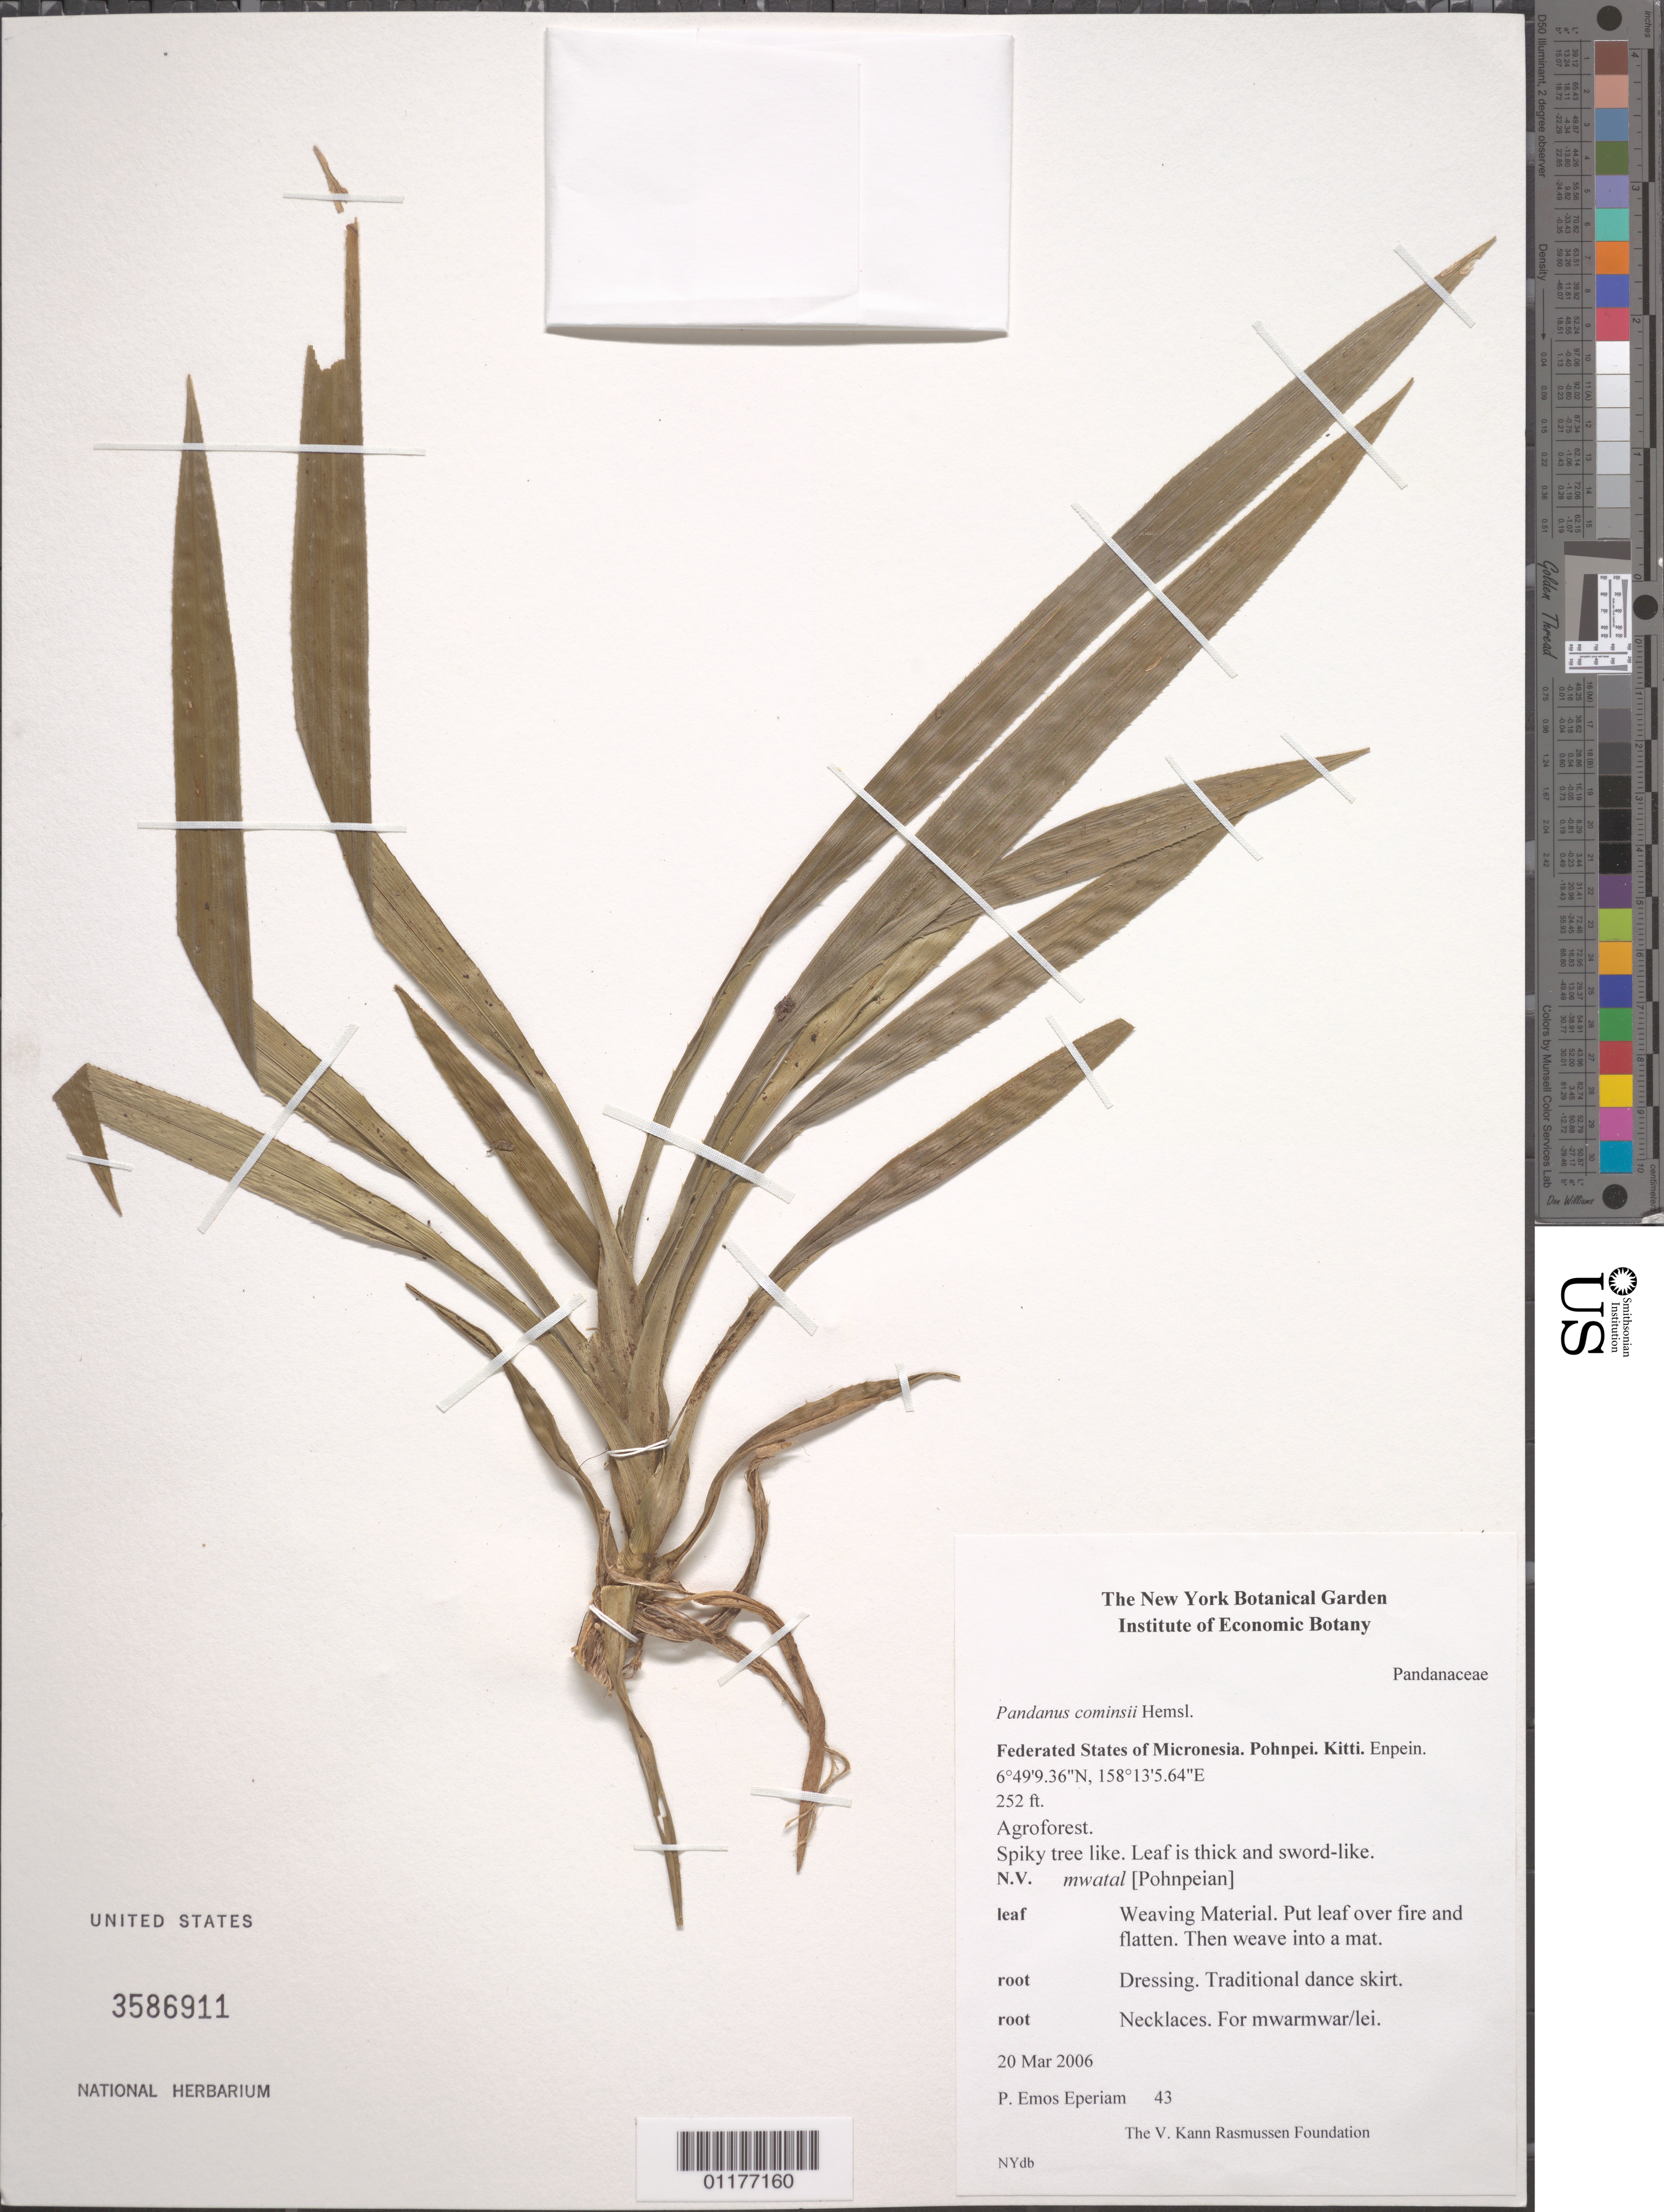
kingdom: Plantae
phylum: Tracheophyta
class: Liliopsida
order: Pandanales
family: Pandanaceae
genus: Pandanus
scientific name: Pandanus cominsii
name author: Hemsl.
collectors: P. Eperiam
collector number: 43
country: Micronesia, Federated States of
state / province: Pohnpei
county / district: Kitti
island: Pohnpei [Ponape]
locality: Enpein, Nah Kariki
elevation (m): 77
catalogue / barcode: US 3586911